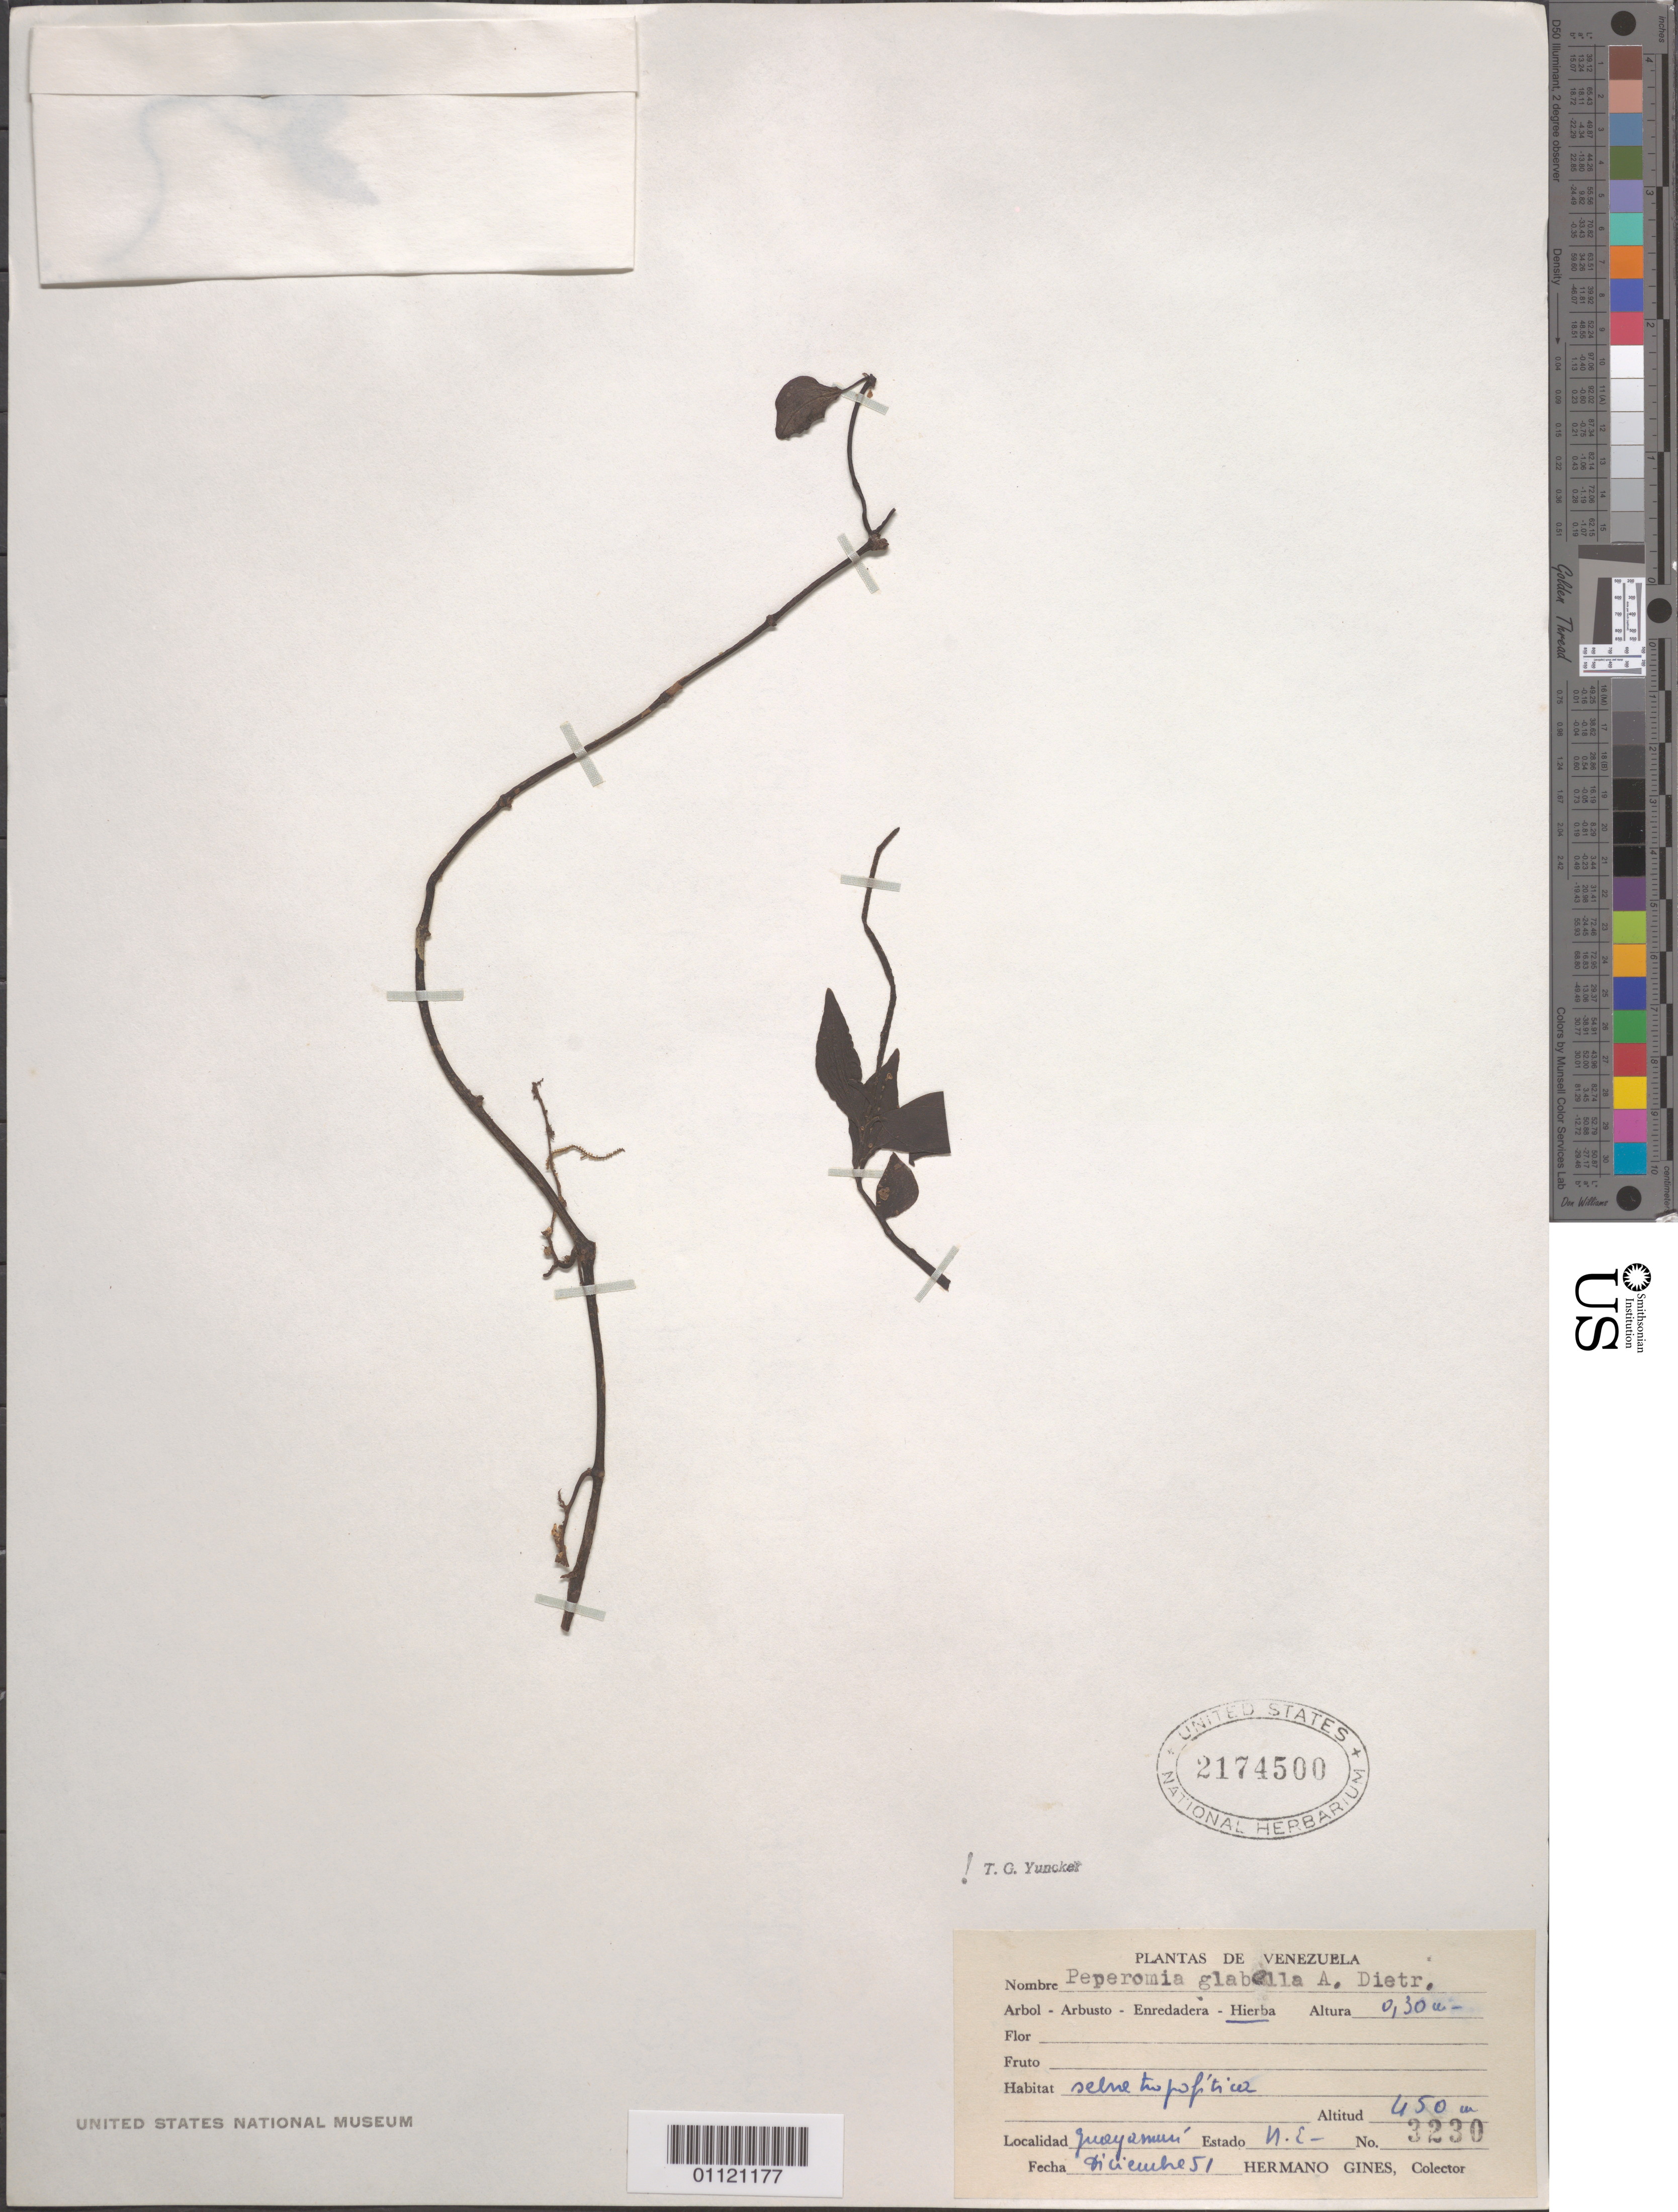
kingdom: Plantae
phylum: Tracheophyta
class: Magnoliopsida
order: Piperales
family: Piperaceae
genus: Peperomia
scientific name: Peperomia glabella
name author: (Sw.) A. Dietr.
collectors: Bro. Gines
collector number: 3230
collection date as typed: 01 Dec 1951 to 31 Dec 1951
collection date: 1951-12-01/1951-12-31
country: Venezuela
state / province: Nueva Esparta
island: Margarita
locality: Guayamurí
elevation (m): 450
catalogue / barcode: US 2174500